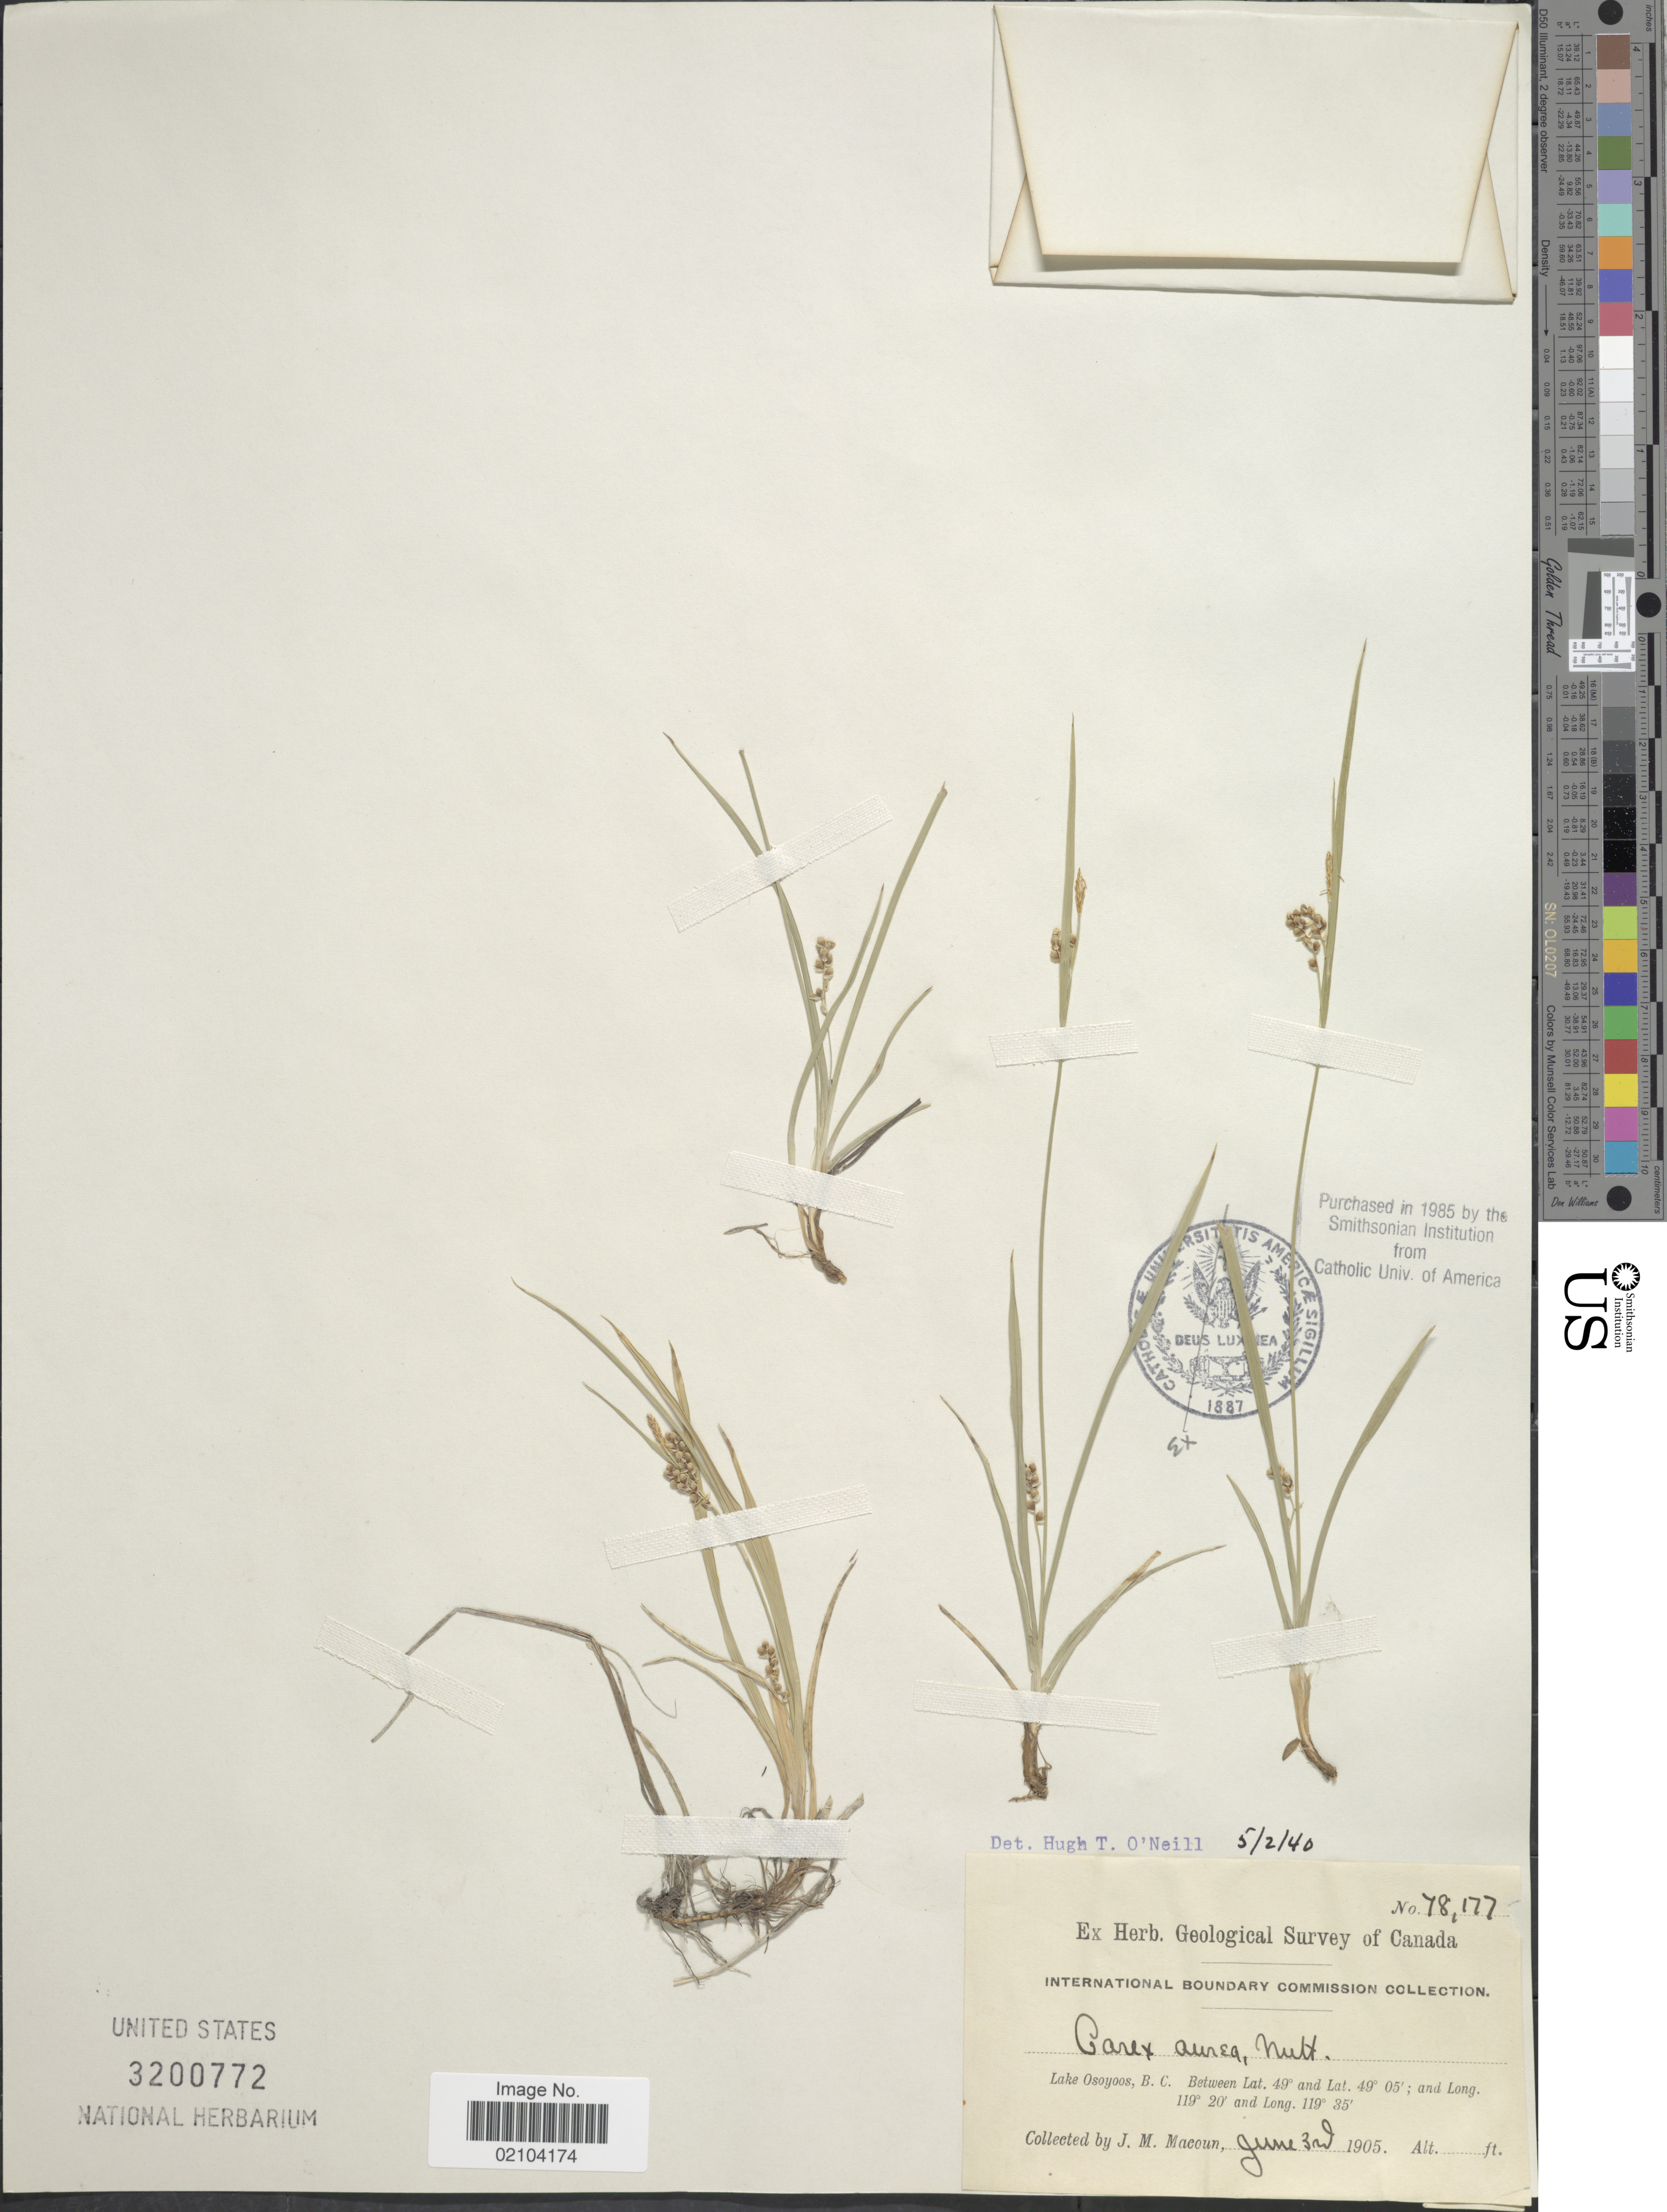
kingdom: Plantae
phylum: Tracheophyta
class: Liliopsida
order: Poales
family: Cyperaceae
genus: Carex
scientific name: Carex aurea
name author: Nutt.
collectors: J. M. Macoun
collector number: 78177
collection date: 1905-06-03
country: Canada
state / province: British Columbia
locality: Lake Osoyos,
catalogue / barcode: US 3200772